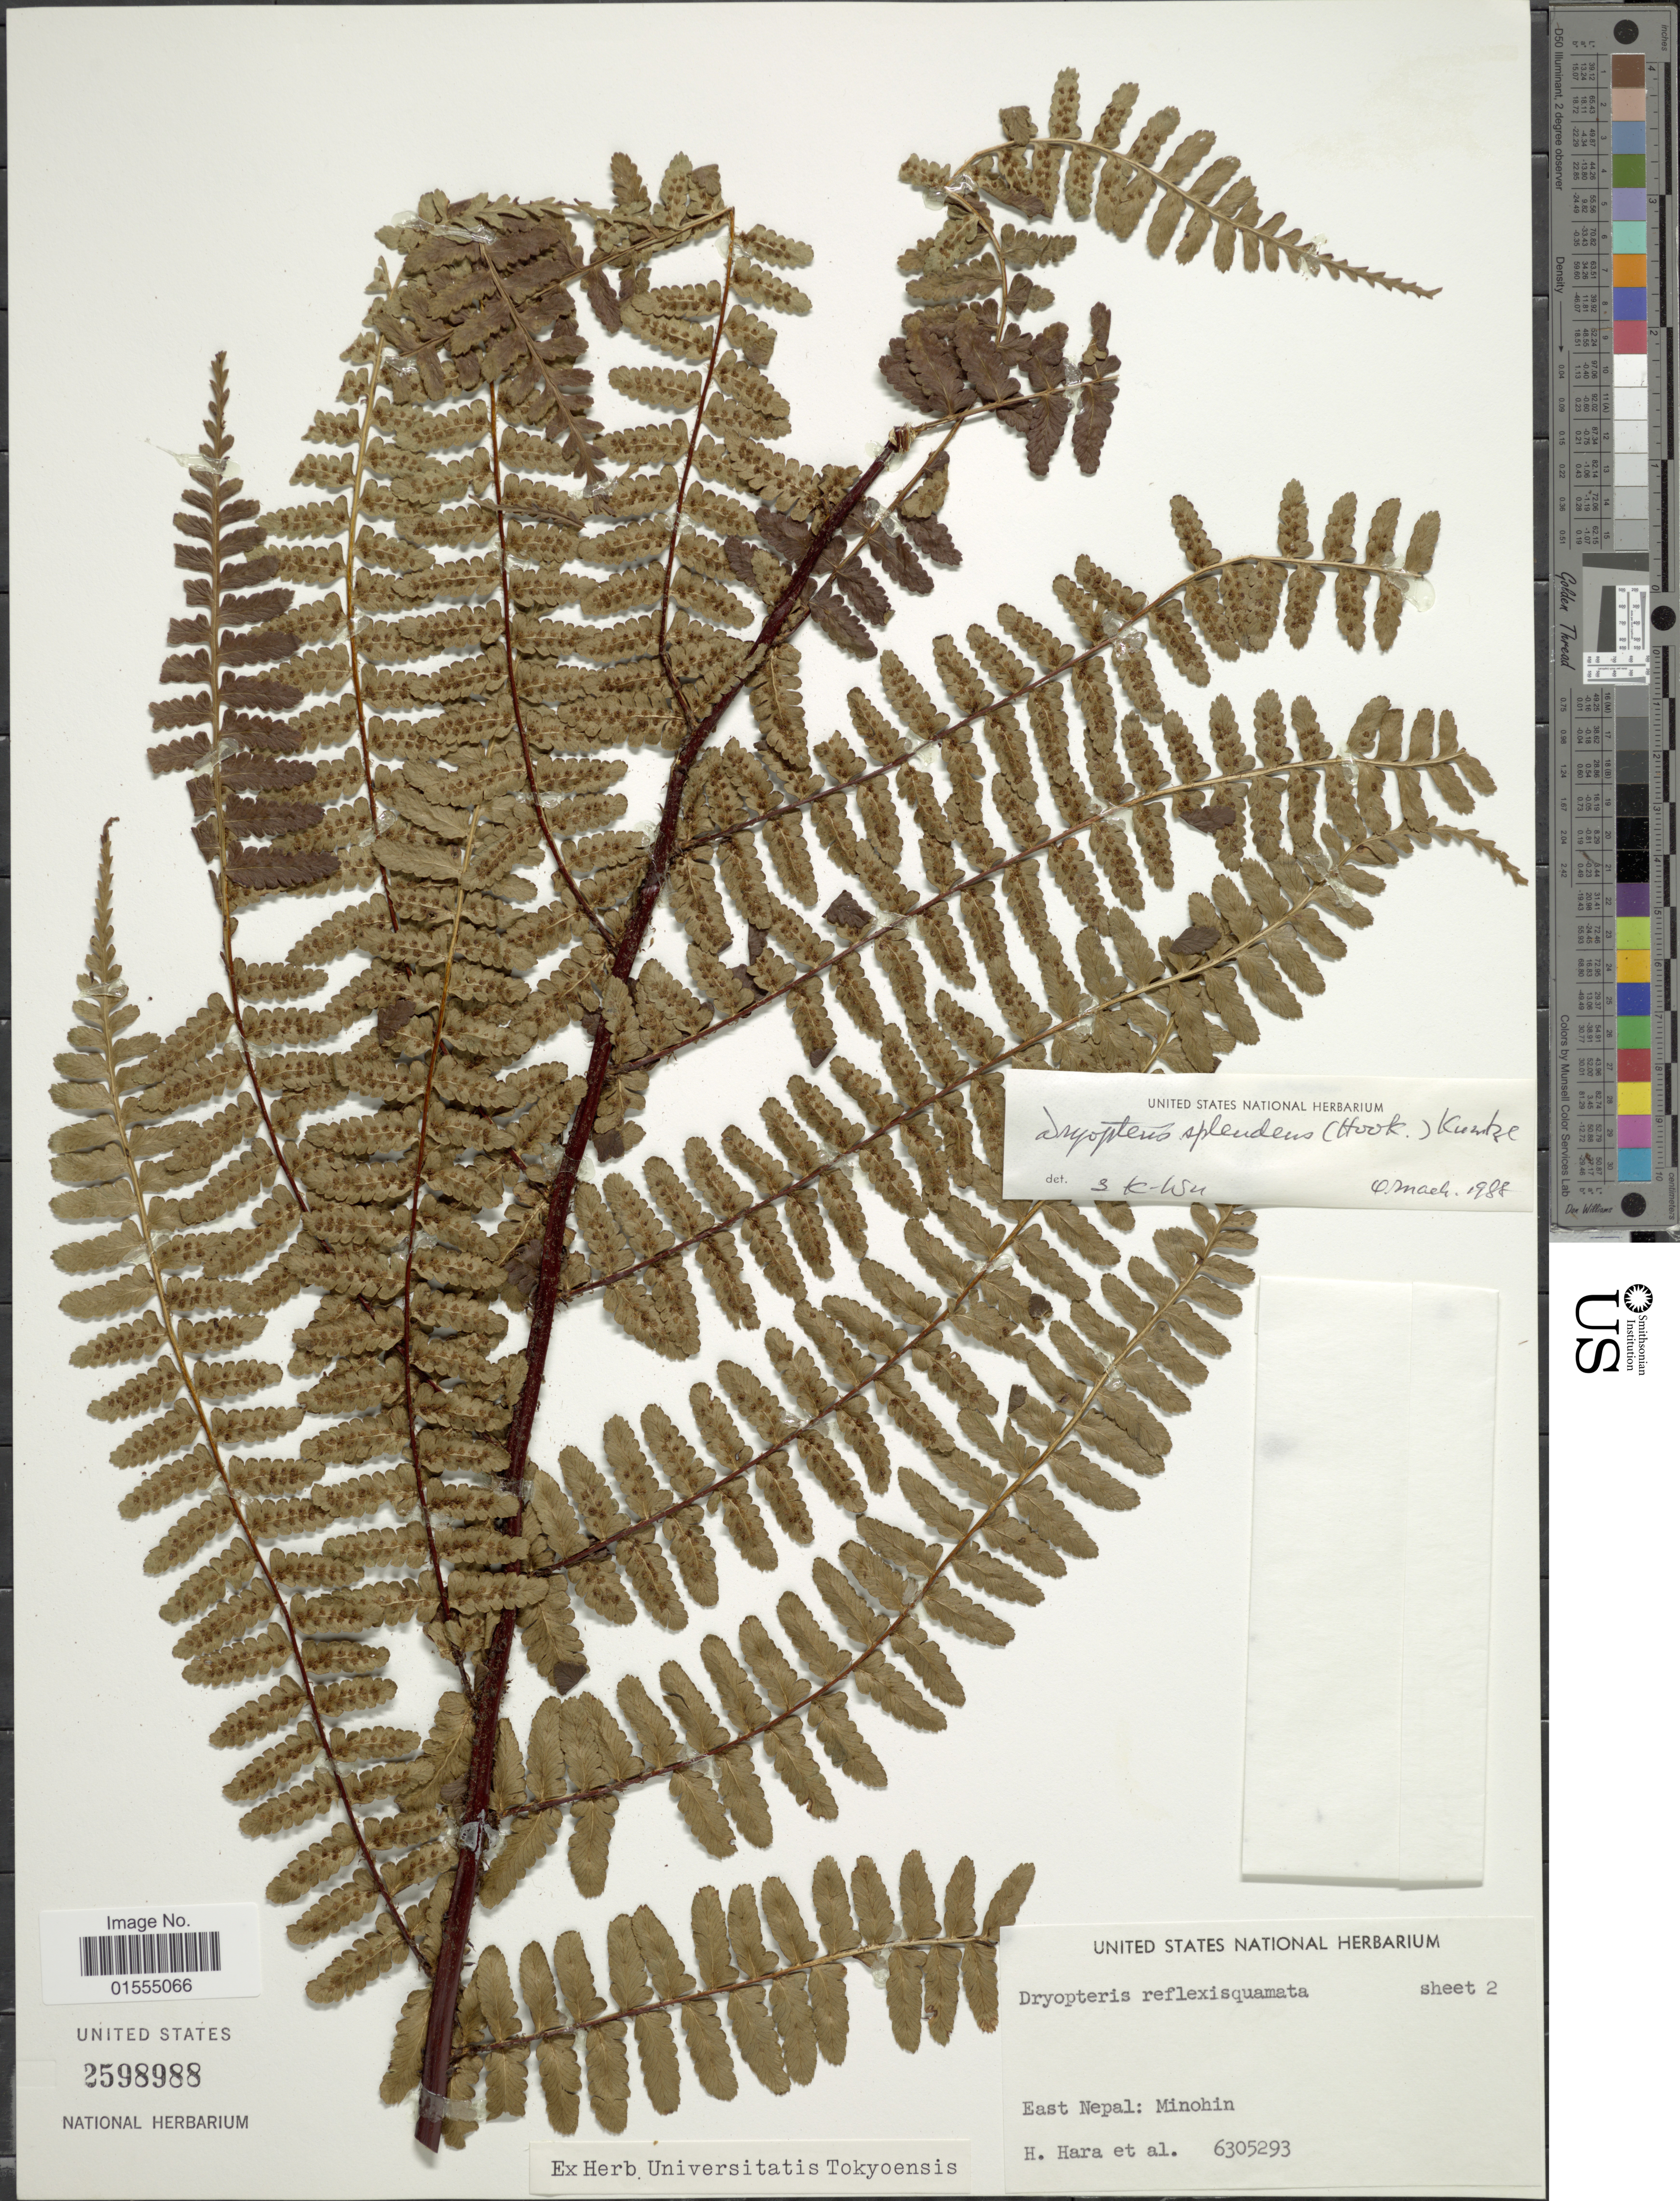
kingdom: Plantae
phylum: Tracheophyta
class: Polypodiopsida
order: Polypodiales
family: Dryopteridaceae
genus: Dryopteris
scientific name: Dryopteris splendens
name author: (Hook.) Kuntze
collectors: H. Hara & et al.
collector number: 6305293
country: Nepal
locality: East Nepal: Minohin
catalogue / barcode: US 2598988